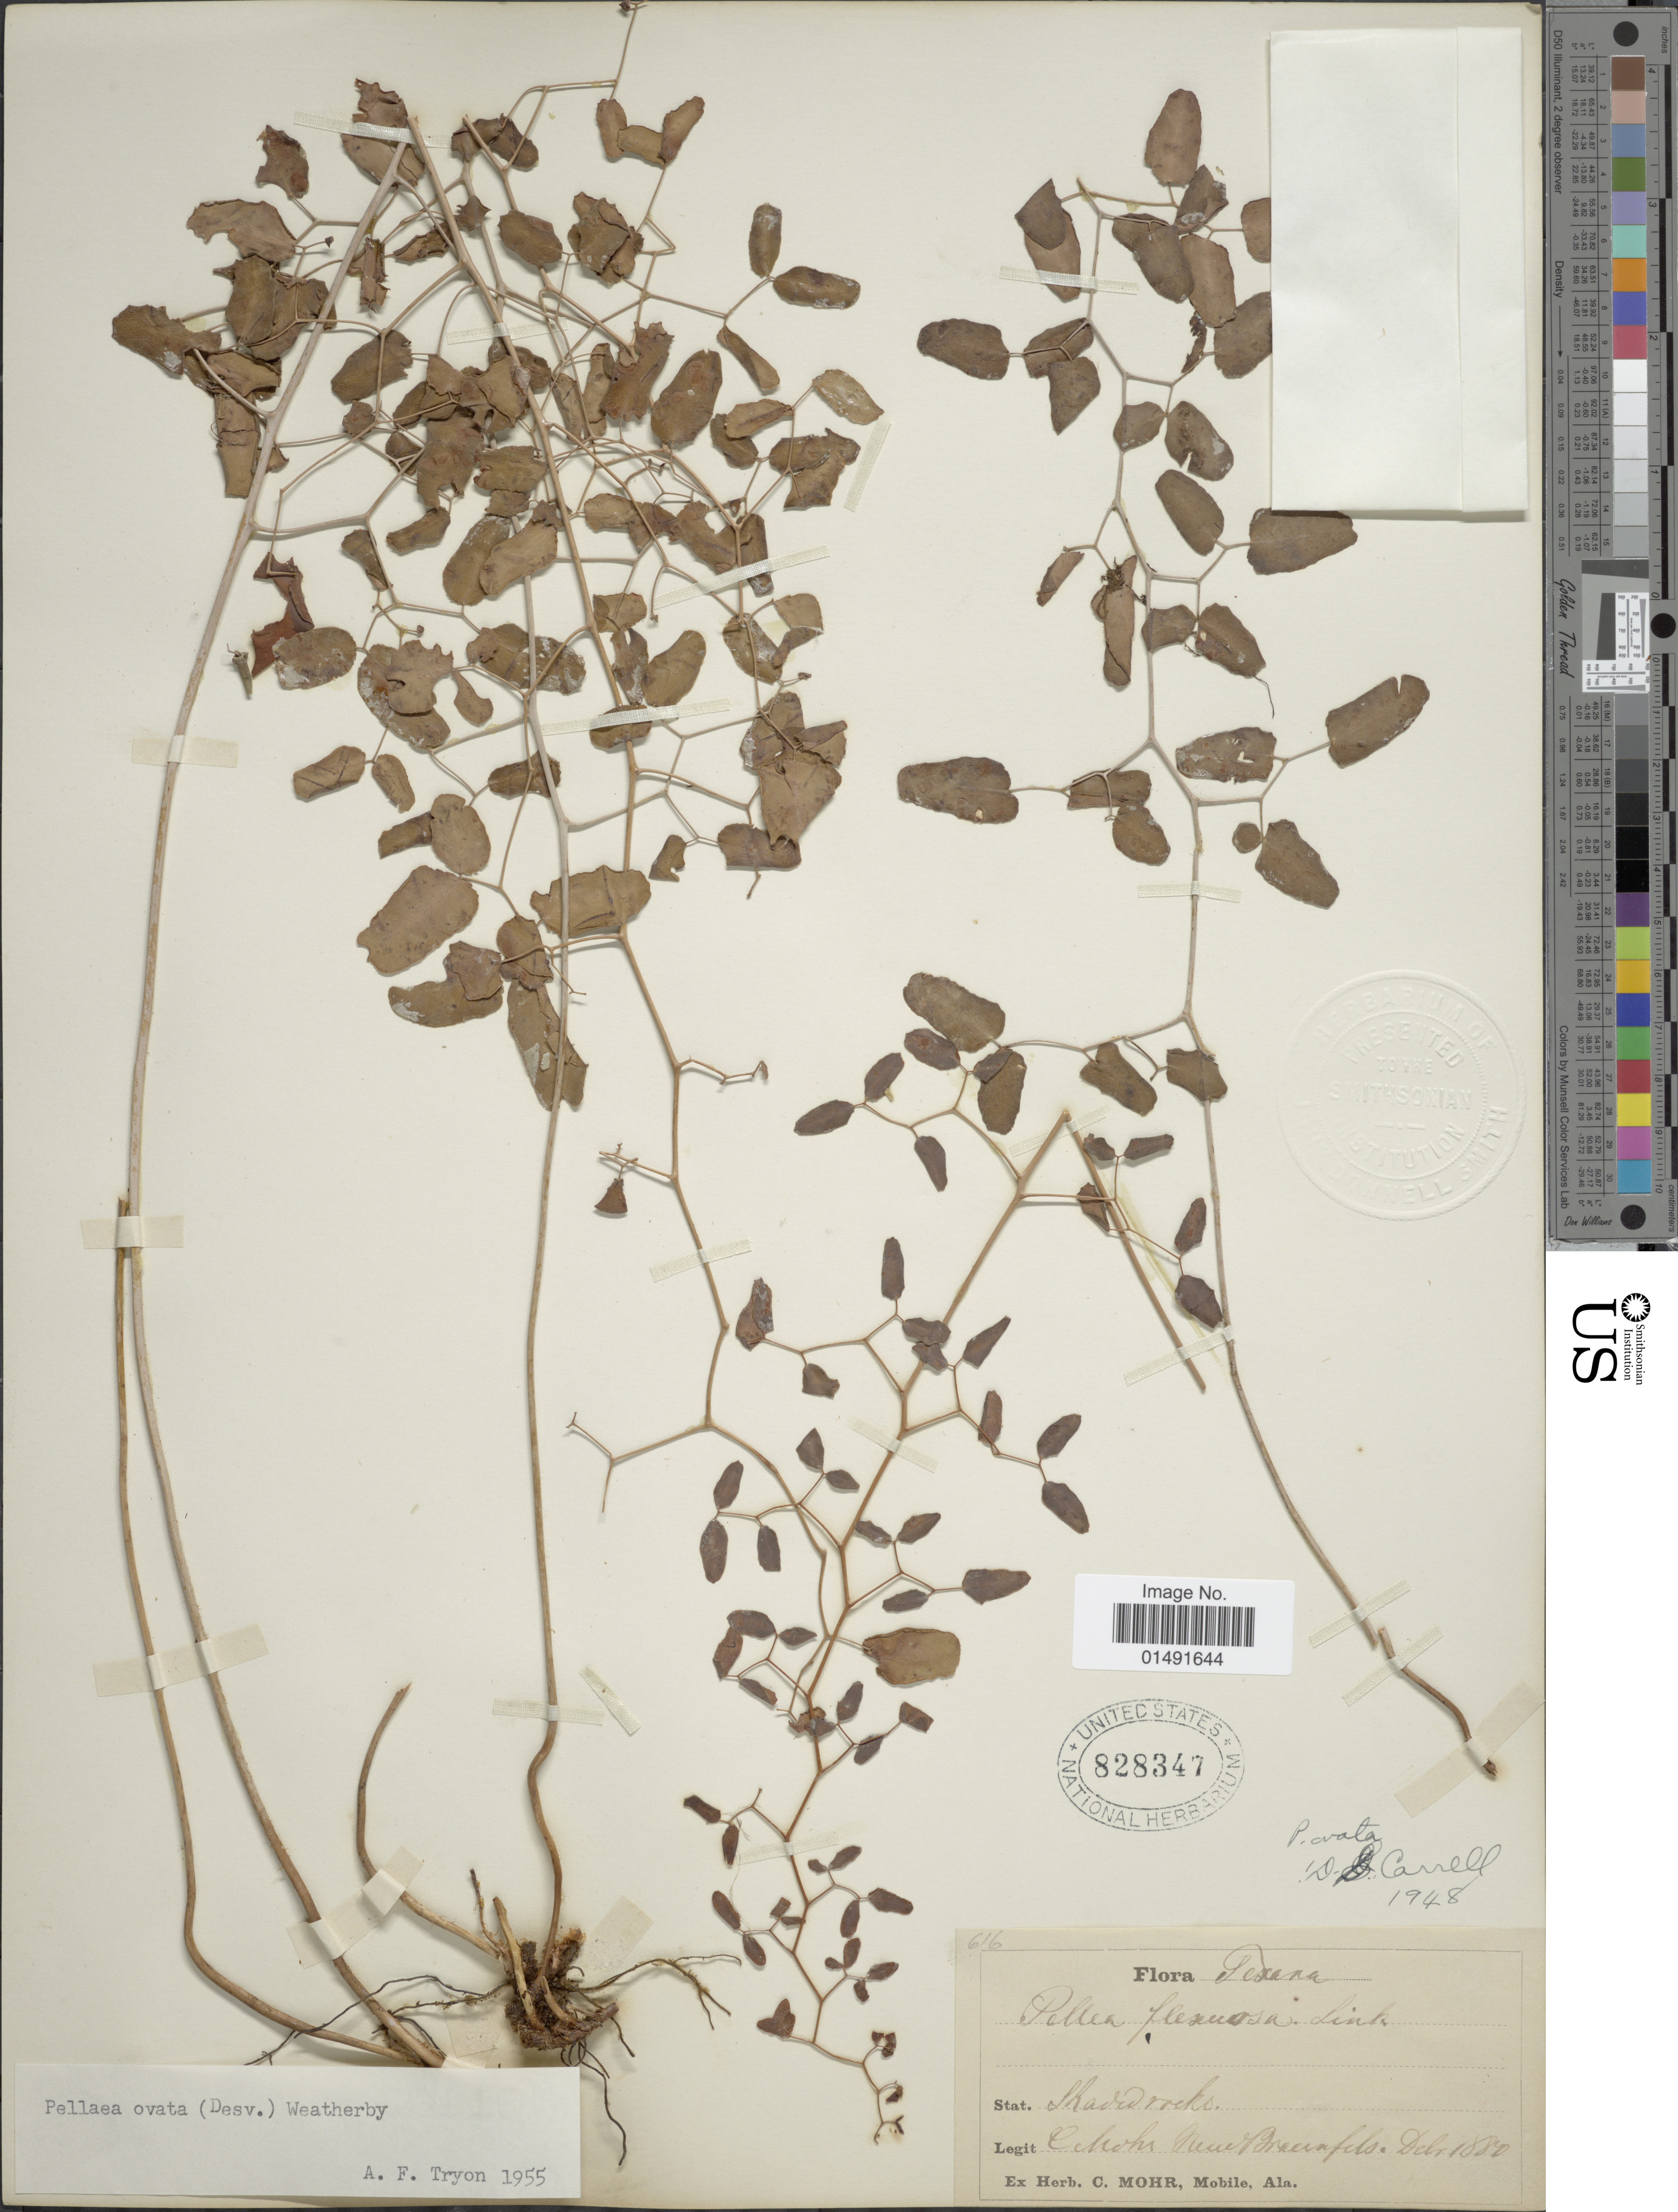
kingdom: Plantae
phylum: Tracheophyta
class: Polypodiopsida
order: Polypodiales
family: Pteridaceae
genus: Pellaea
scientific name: Pellaea ovata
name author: (Desv.) Weath.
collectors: C. T. Mohr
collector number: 616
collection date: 1880-12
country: United States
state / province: Texas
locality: Shaded rocks, New Braunfels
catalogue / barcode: US 828347